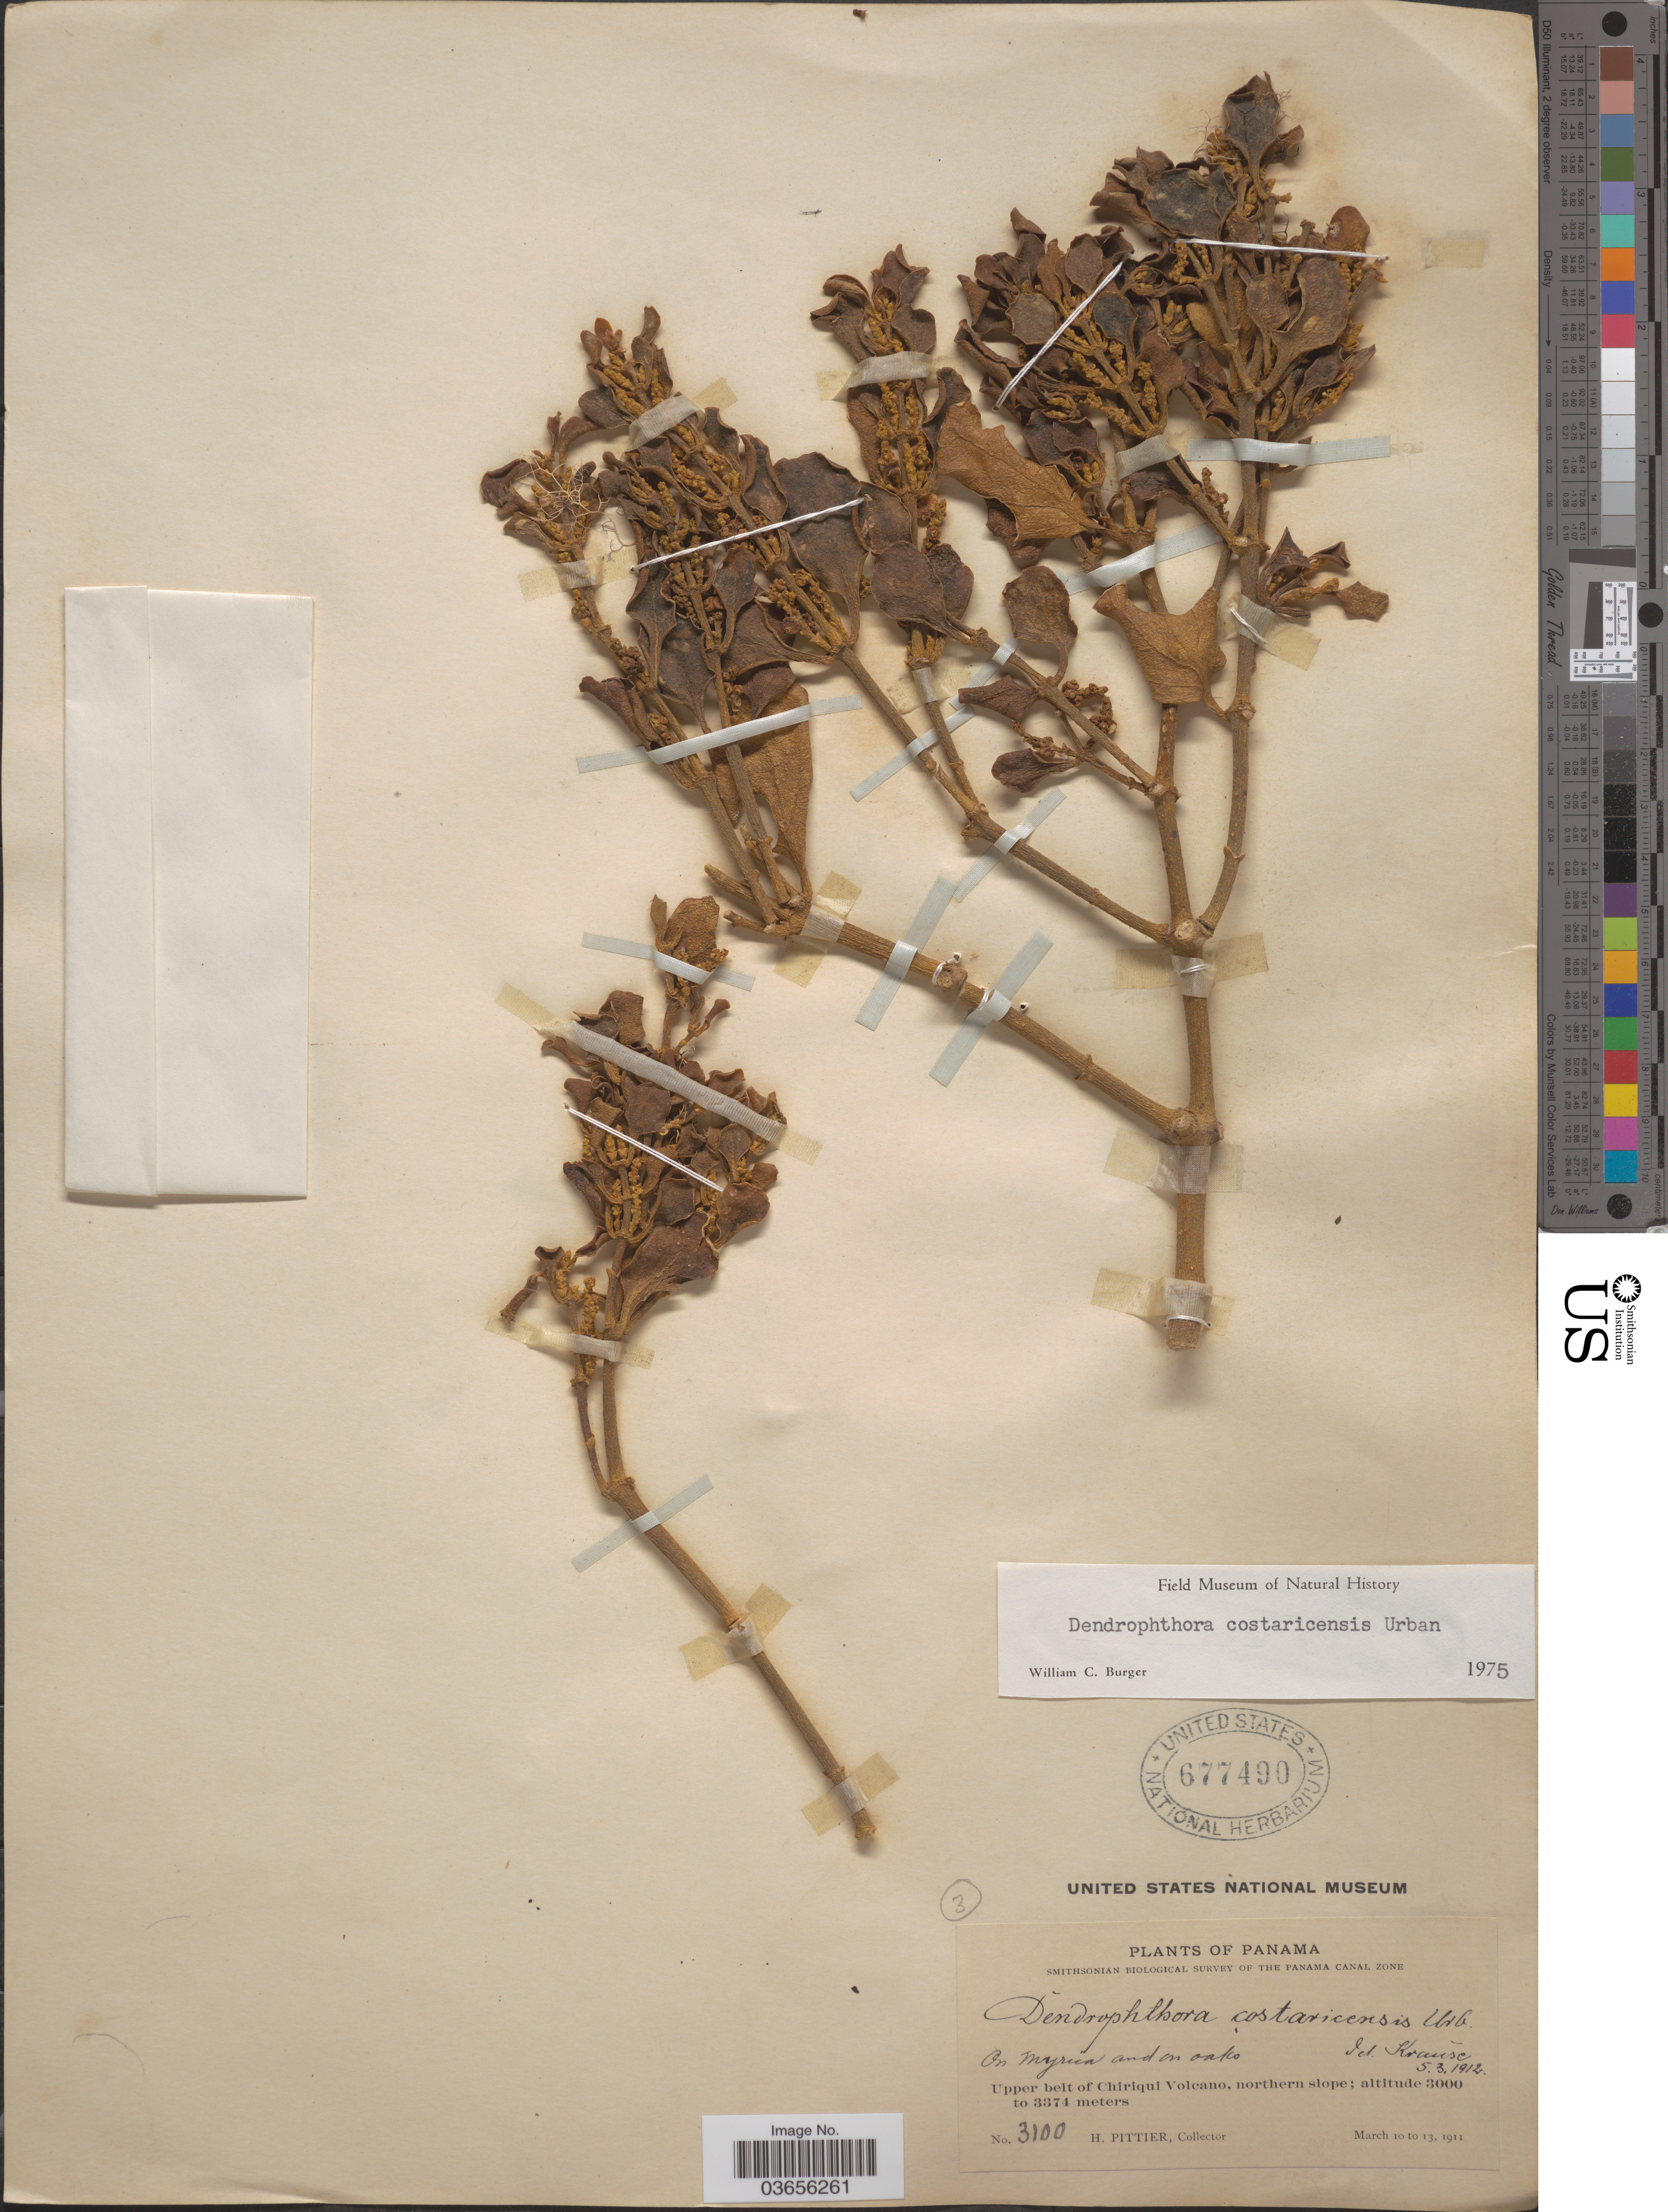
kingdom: Plantae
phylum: Tracheophyta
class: Magnoliopsida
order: Santalales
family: Viscaceae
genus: Dendrophthora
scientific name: Dendrophthora costaricensis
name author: Urb.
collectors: H. F. Pittier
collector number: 3100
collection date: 1911-03-10/1911-03-13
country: Panama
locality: Upper belt of Chiriqui Volcano, northern slope.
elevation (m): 3000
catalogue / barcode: US 677490